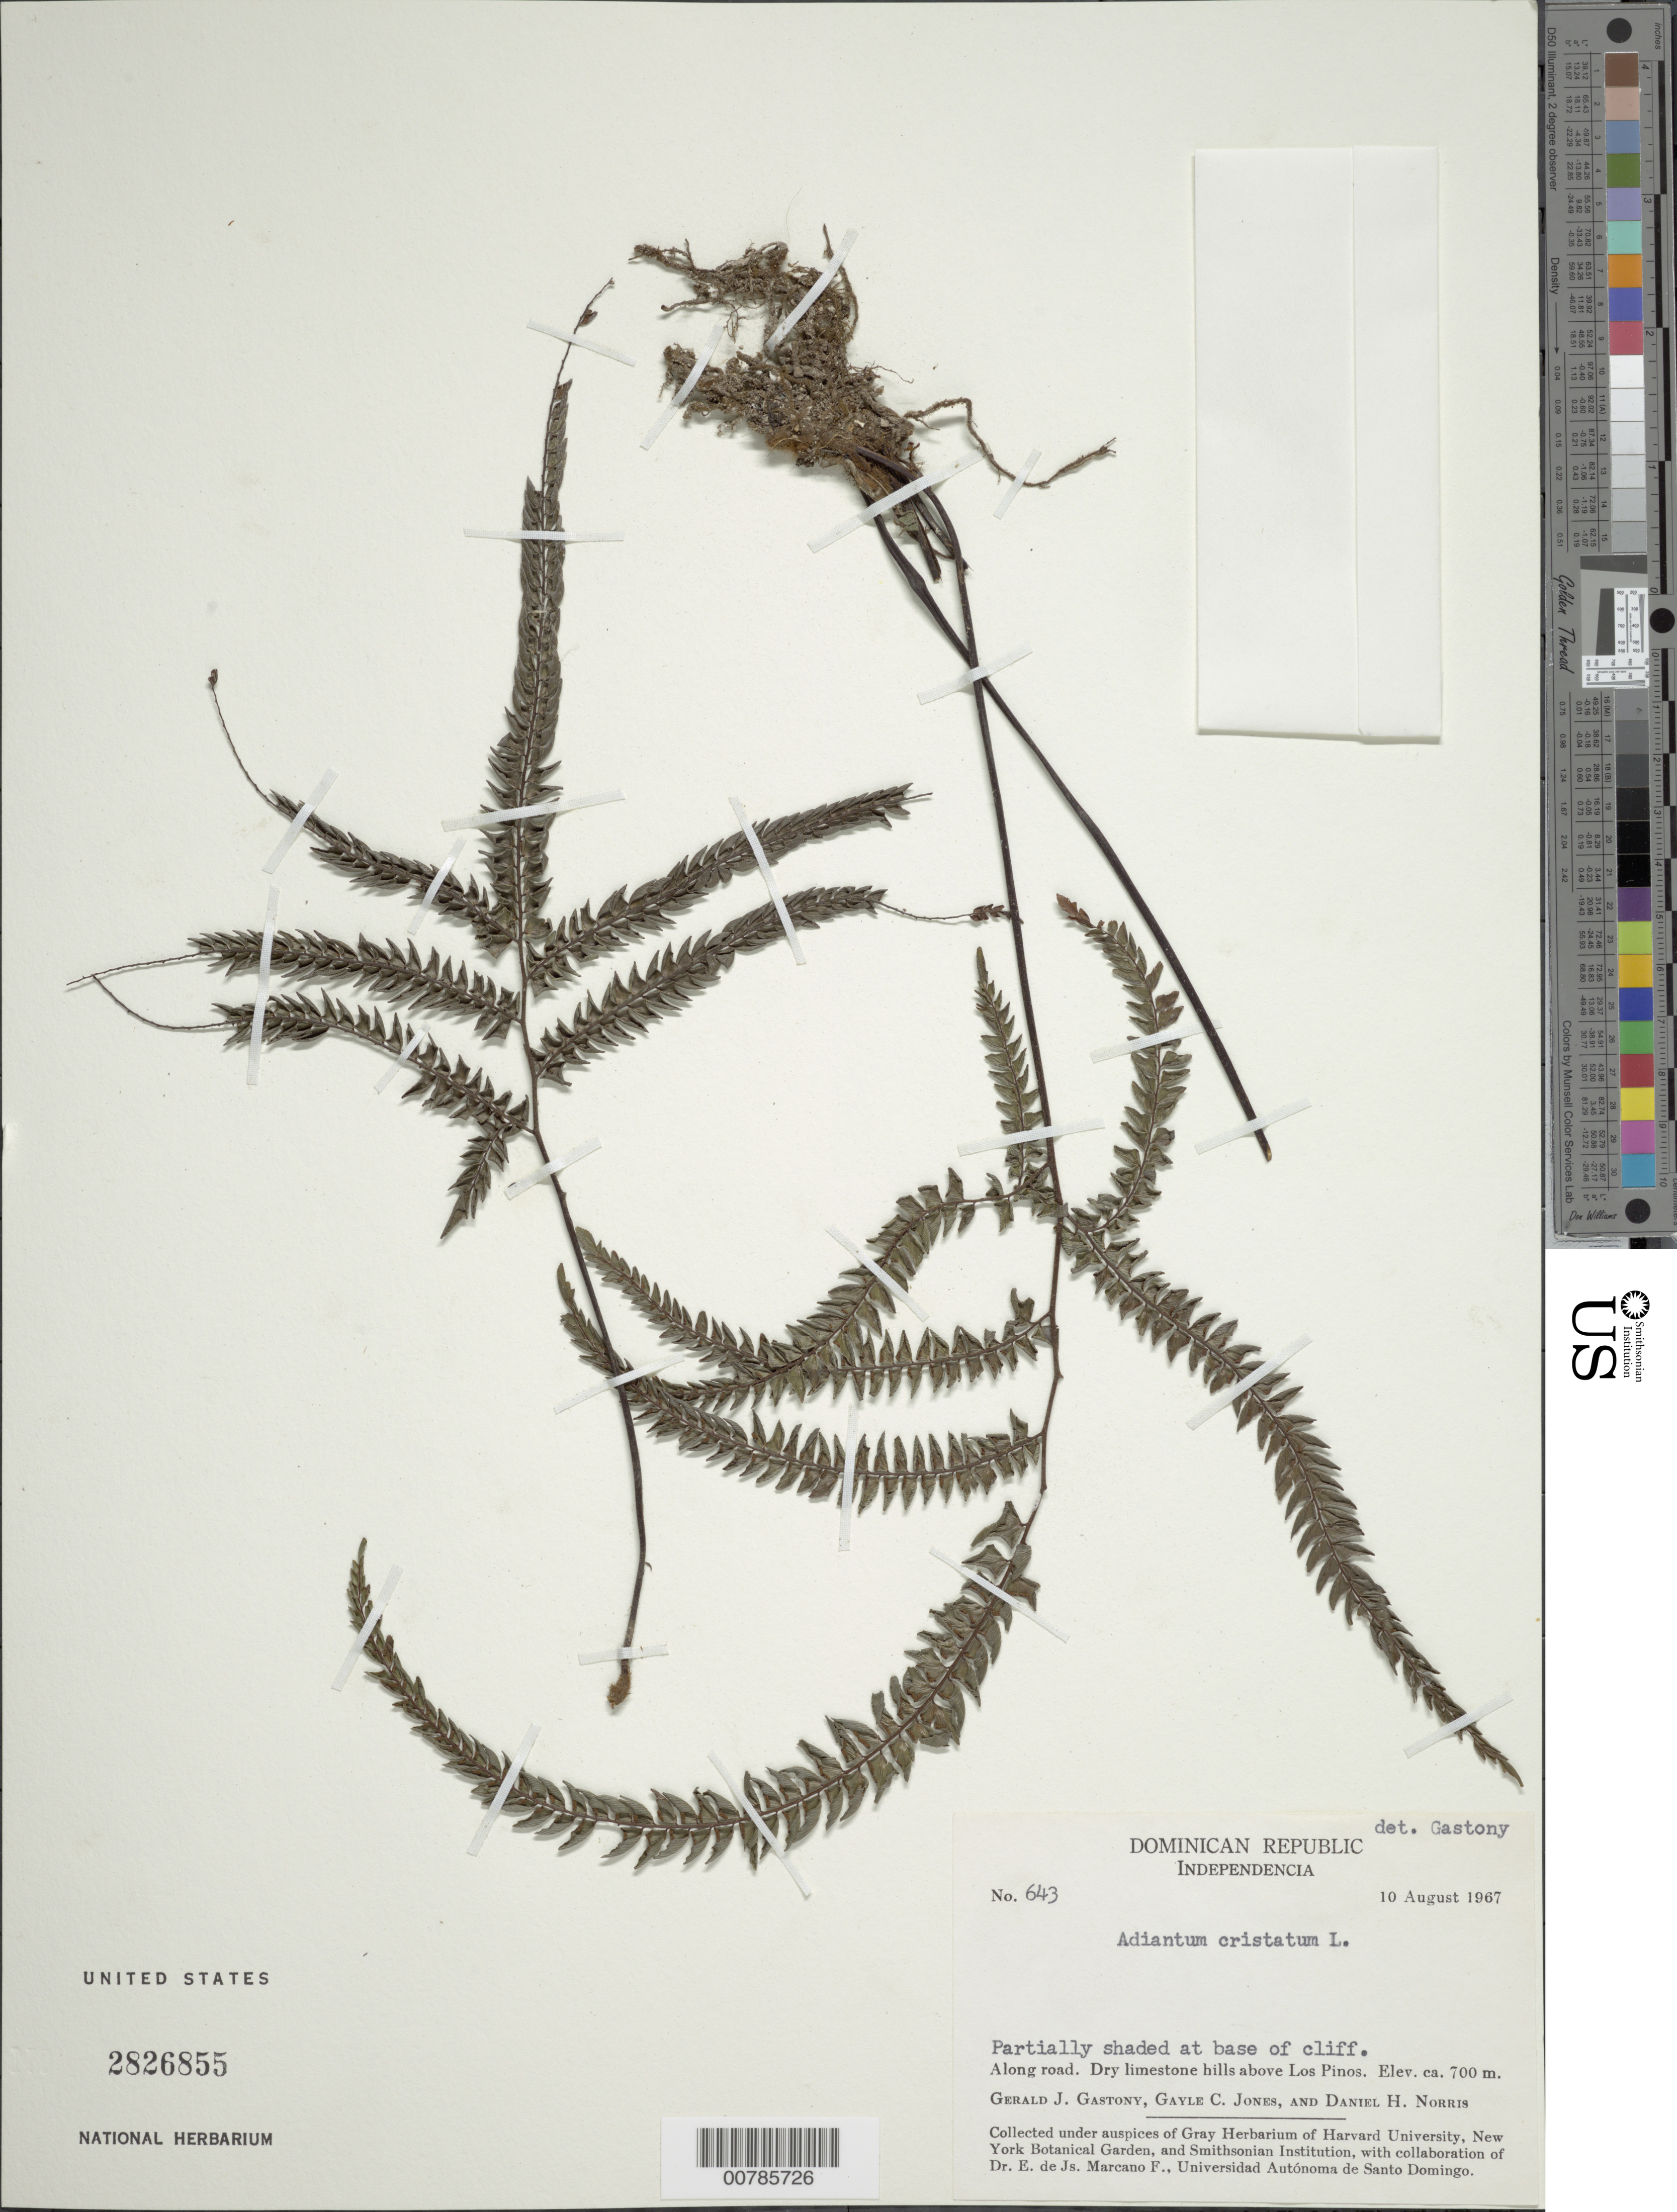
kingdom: Plantae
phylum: Tracheophyta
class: Polypodiopsida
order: Polypodiales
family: Pteridaceae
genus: Adiantum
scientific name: Adiantum pyramidale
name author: (L.) Willd.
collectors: G. Gastony, G. C. Jones & D. H. Norris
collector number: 643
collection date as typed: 10 Aug 1967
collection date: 1967-08-10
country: Dominican Republic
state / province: Independencia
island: Hispaniola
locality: Los Pinos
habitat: Partially shaded at base of cliff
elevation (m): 700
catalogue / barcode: US 2826855